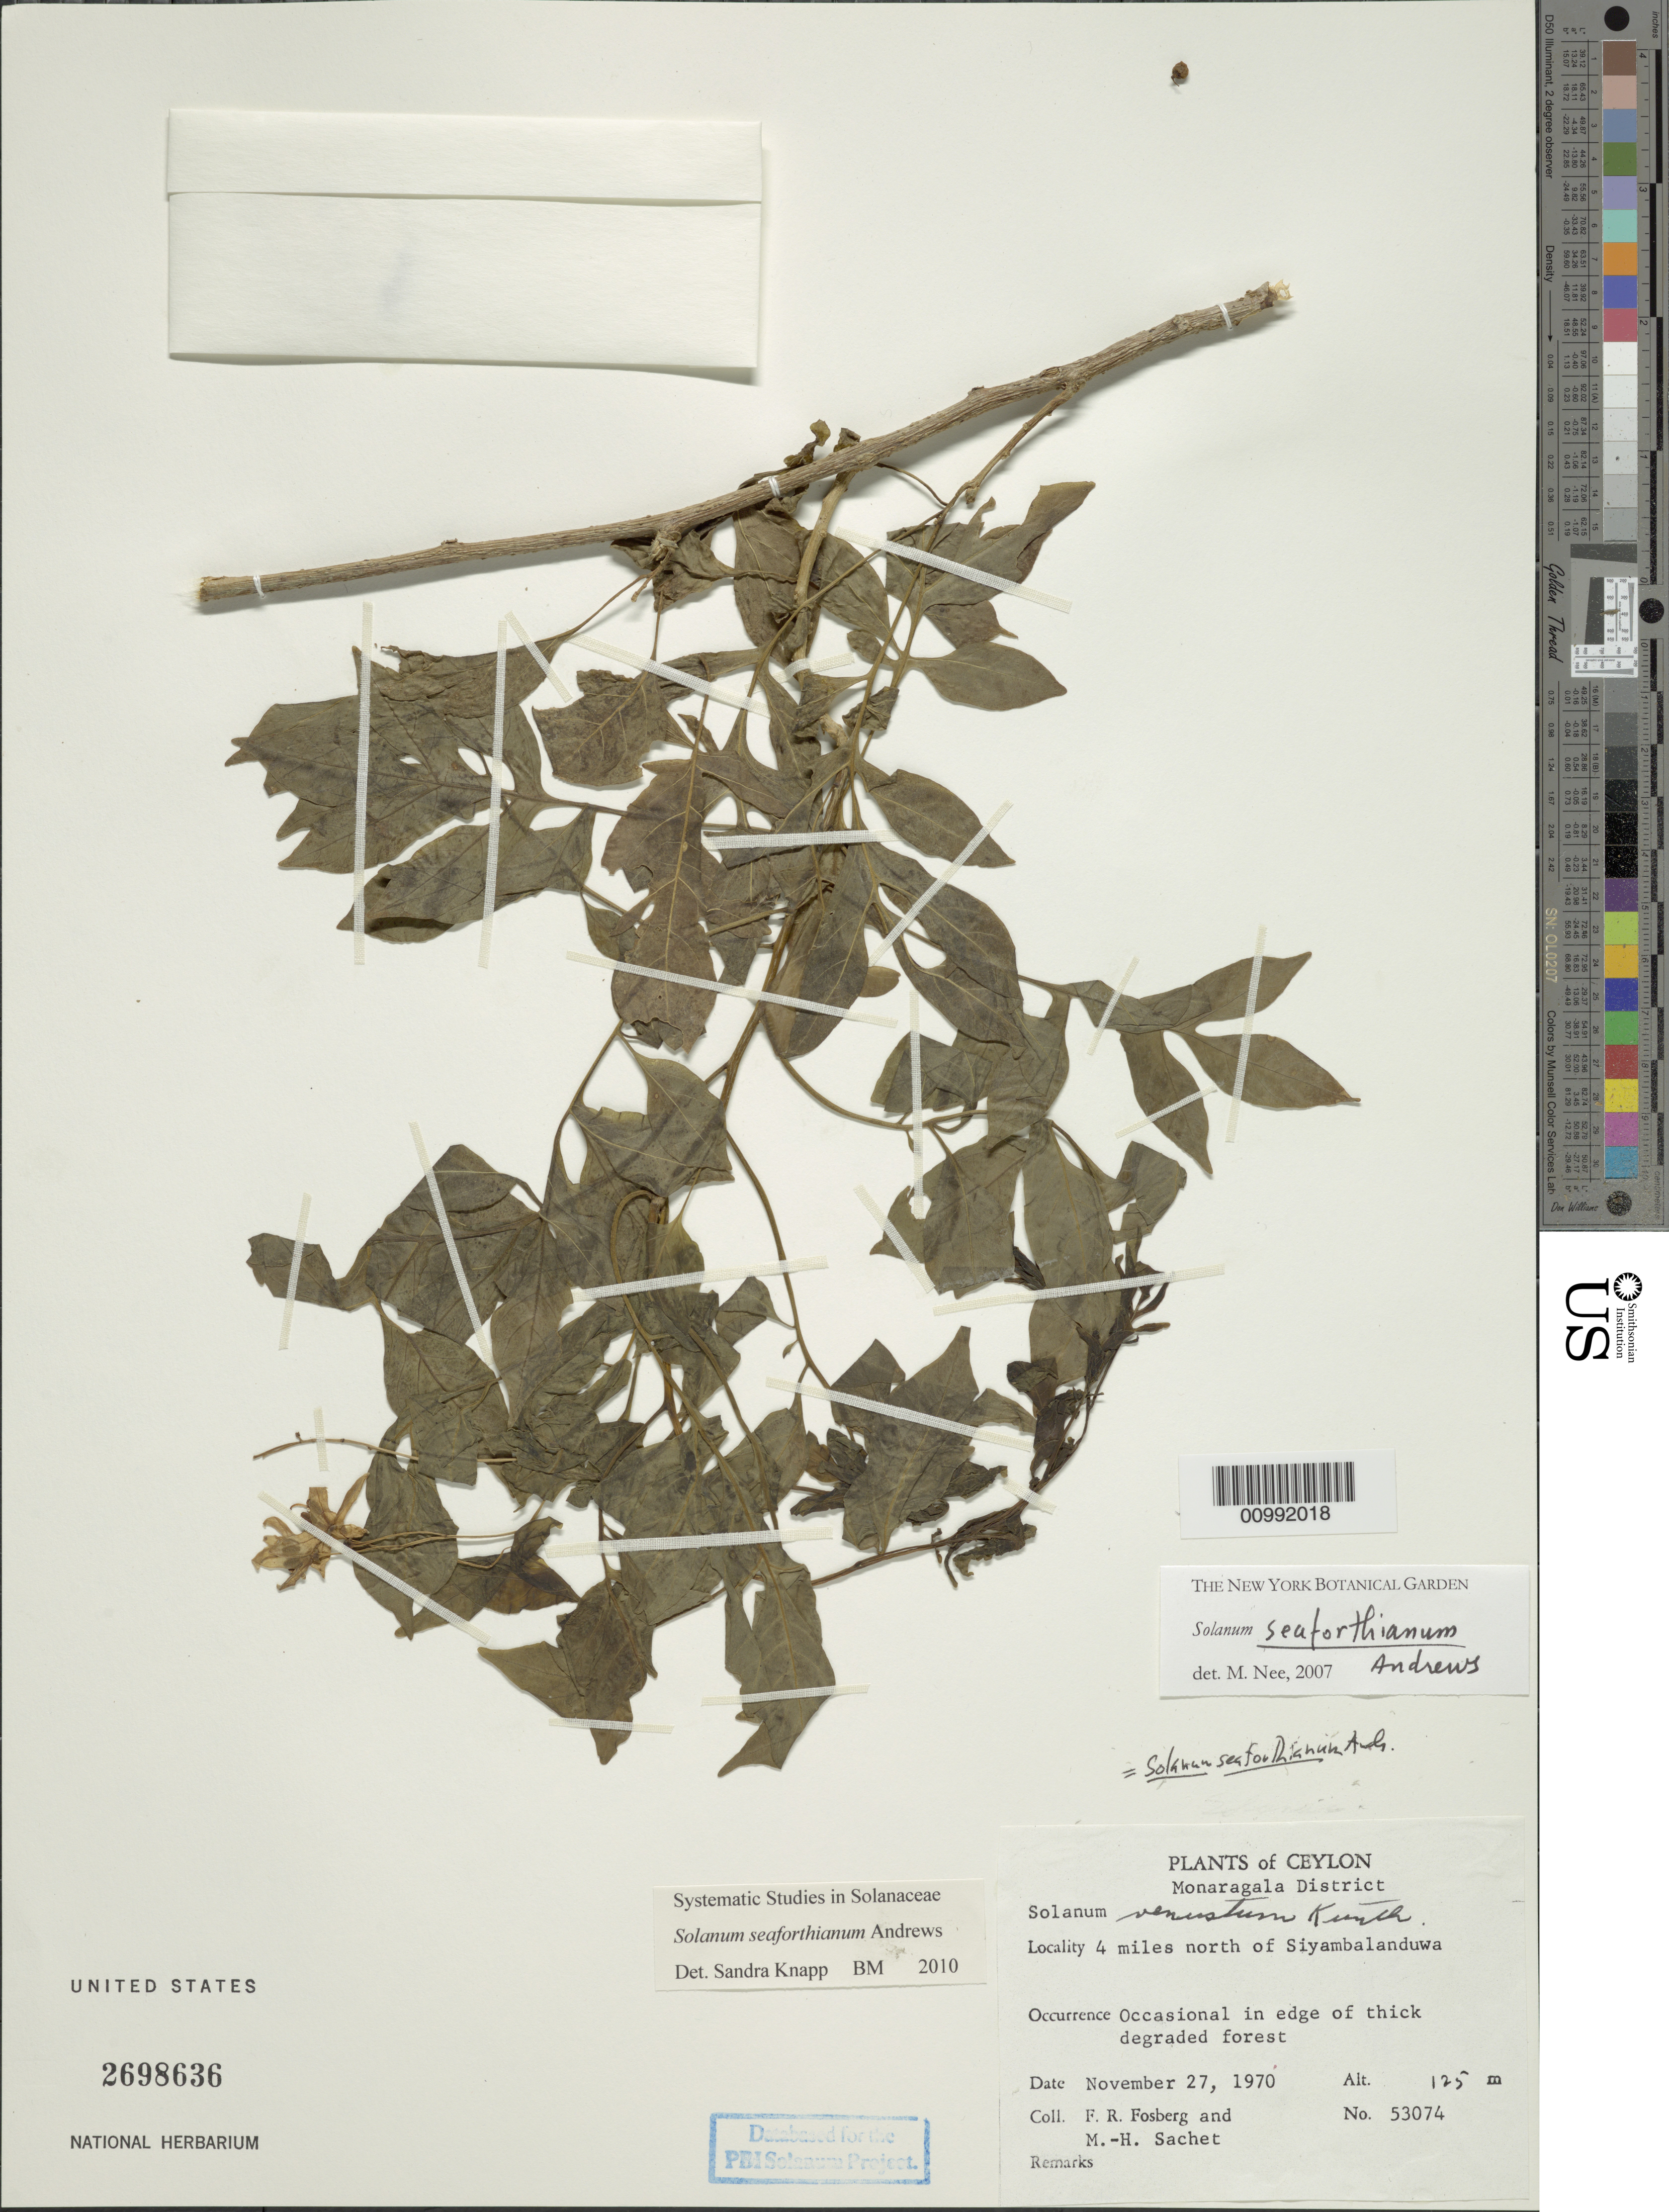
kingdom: Plantae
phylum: Tracheophyta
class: Magnoliopsida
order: Solanales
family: Solanaceae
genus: Solanum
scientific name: Solanum seaforthianum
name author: Andrews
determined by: Knapp, S. D.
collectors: F. R. Fosberg & M.-H. Sachet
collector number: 53074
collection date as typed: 27 Nov 1970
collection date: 1970-11-27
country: Sri Lanka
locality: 4 miles N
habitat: edge of thick degraded forest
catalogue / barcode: US 2698636